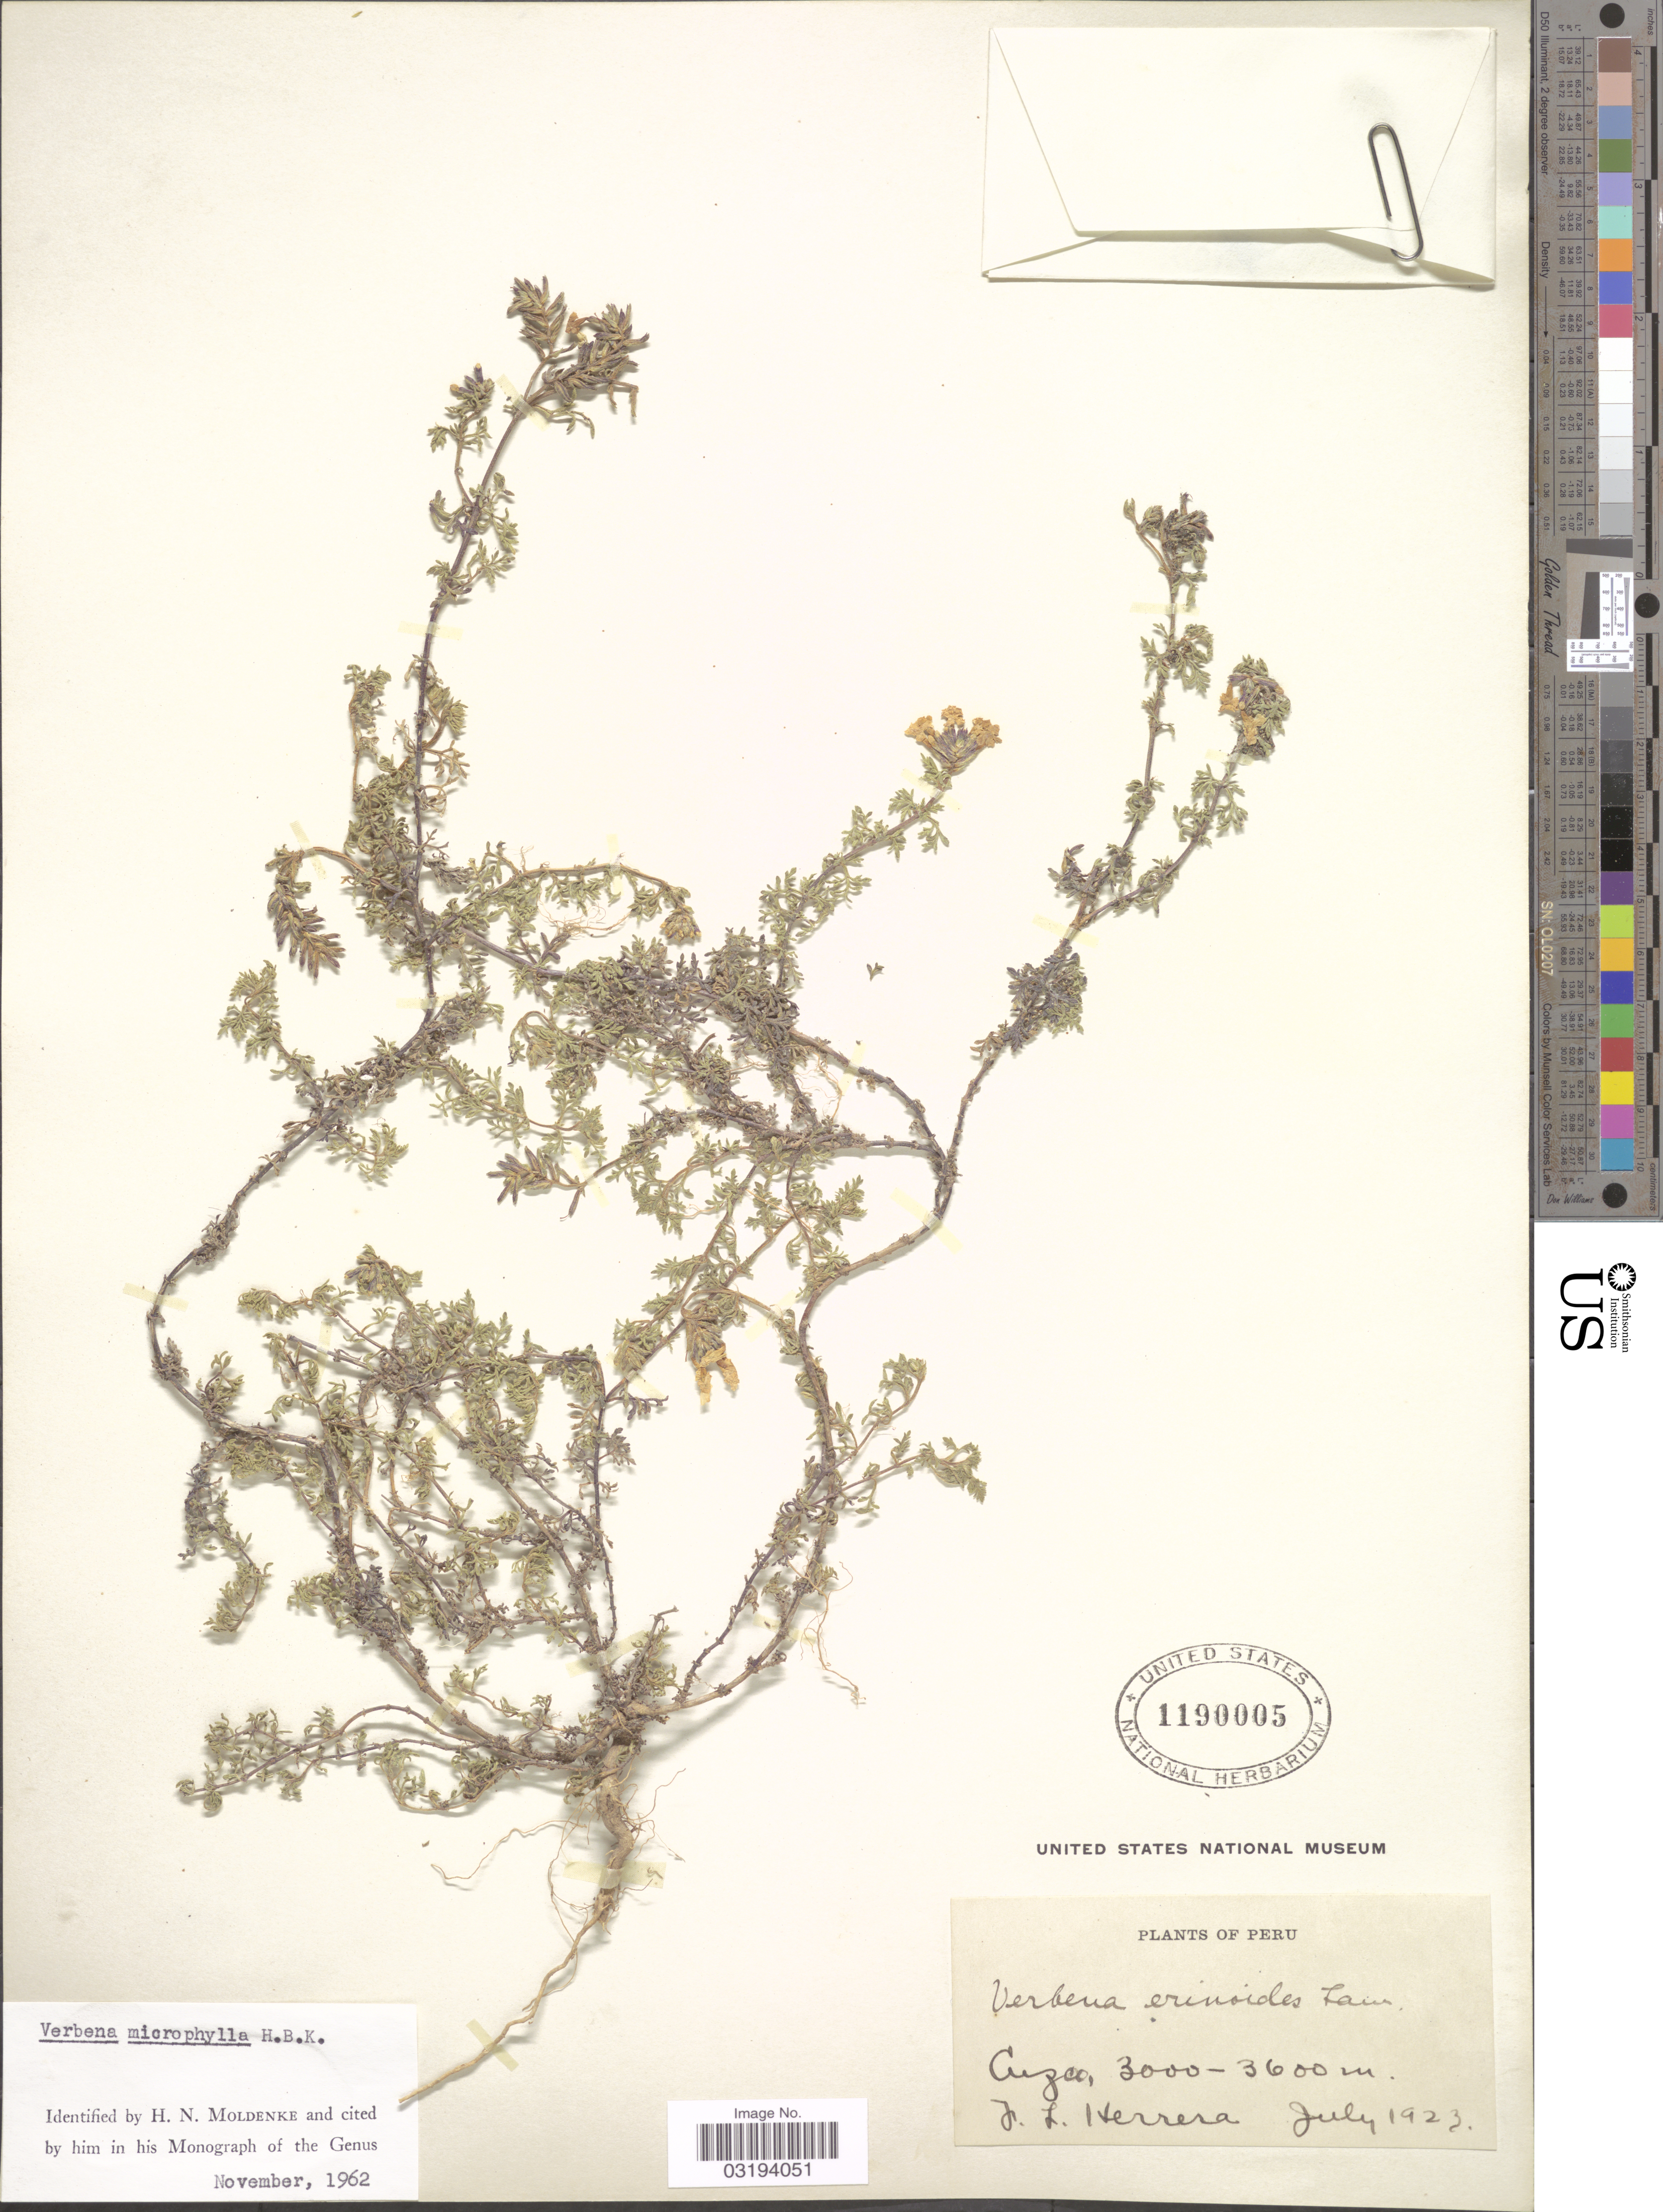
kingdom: Plantae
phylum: Tracheophyta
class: Magnoliopsida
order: Lamiales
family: Verbenaceae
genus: Verbena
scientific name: Verbena microphylla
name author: Kunth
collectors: J. L. Herrera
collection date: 1923-07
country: Peru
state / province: Cusco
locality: Cuzco.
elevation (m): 3000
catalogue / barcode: US 1190005